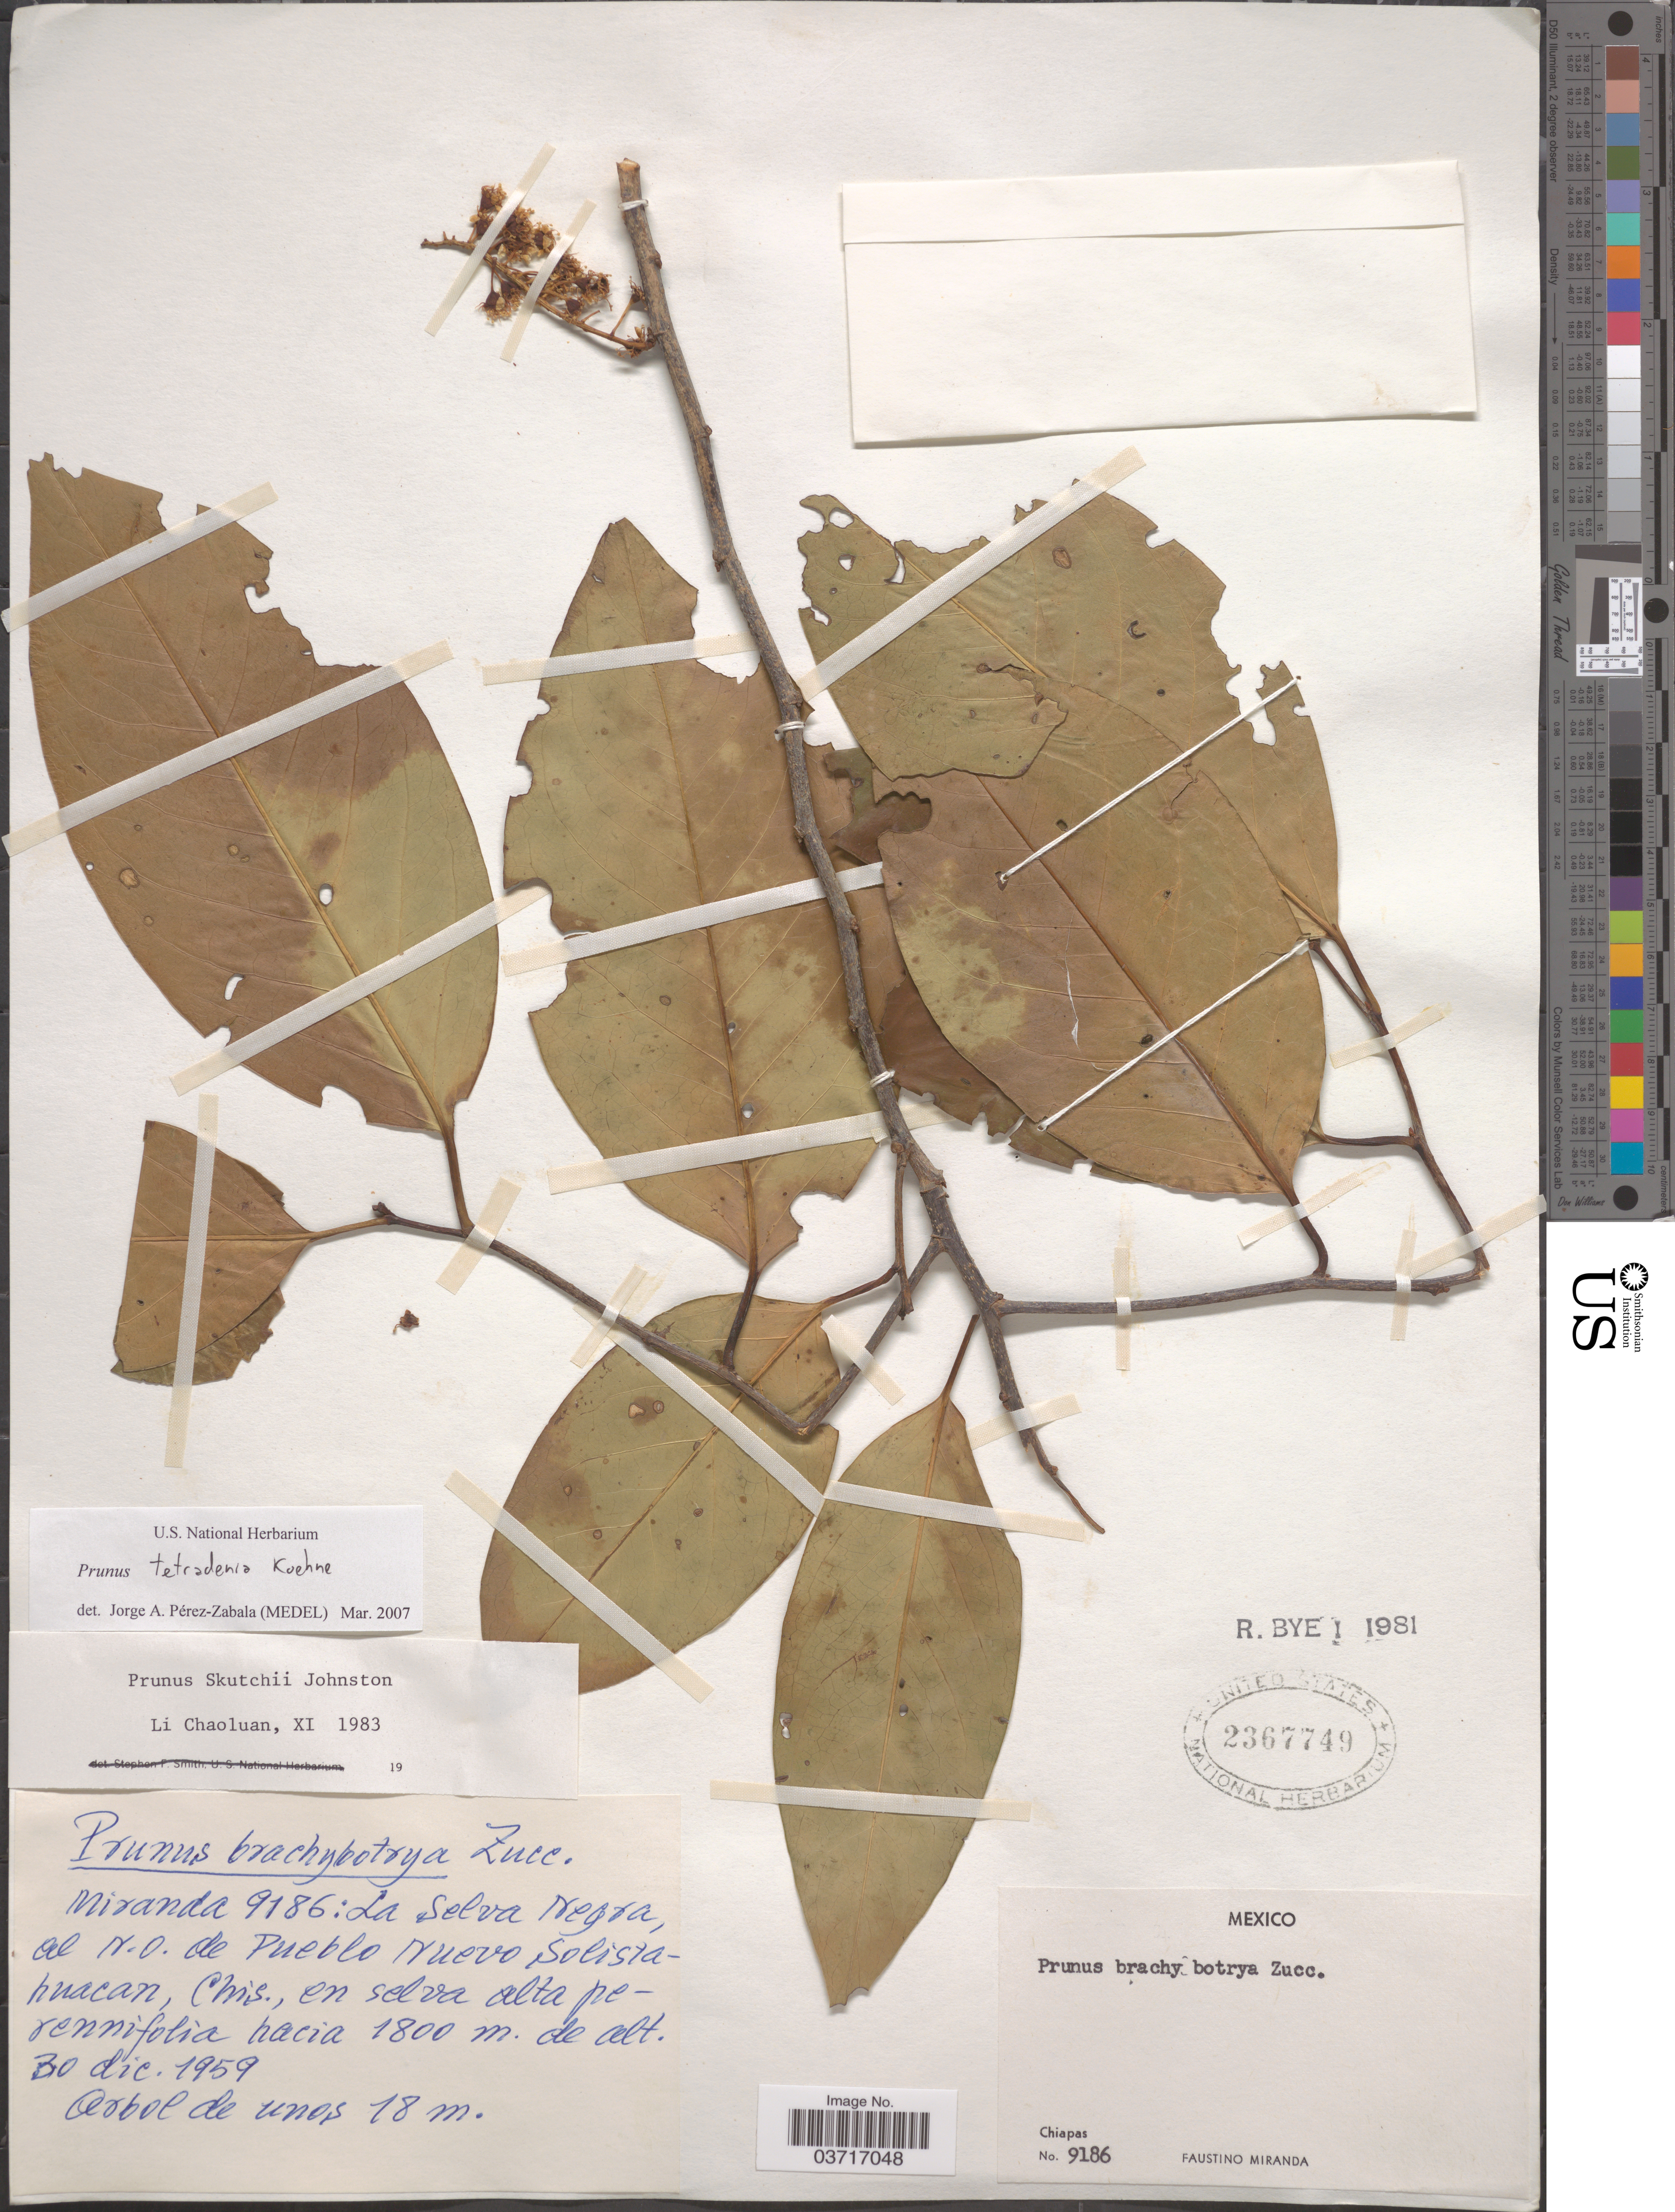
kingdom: Plantae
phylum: Tracheophyta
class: Magnoliopsida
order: Rosales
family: Rosaceae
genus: Prunus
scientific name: Prunus tetradenia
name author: Koehne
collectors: F. Miranda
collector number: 9186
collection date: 1959-12-30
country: Mexico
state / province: Chiapas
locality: La Selva Negra, al N.O. de Pueblo Nuevo Solistahuacan.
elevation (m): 1800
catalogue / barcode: US 2367749